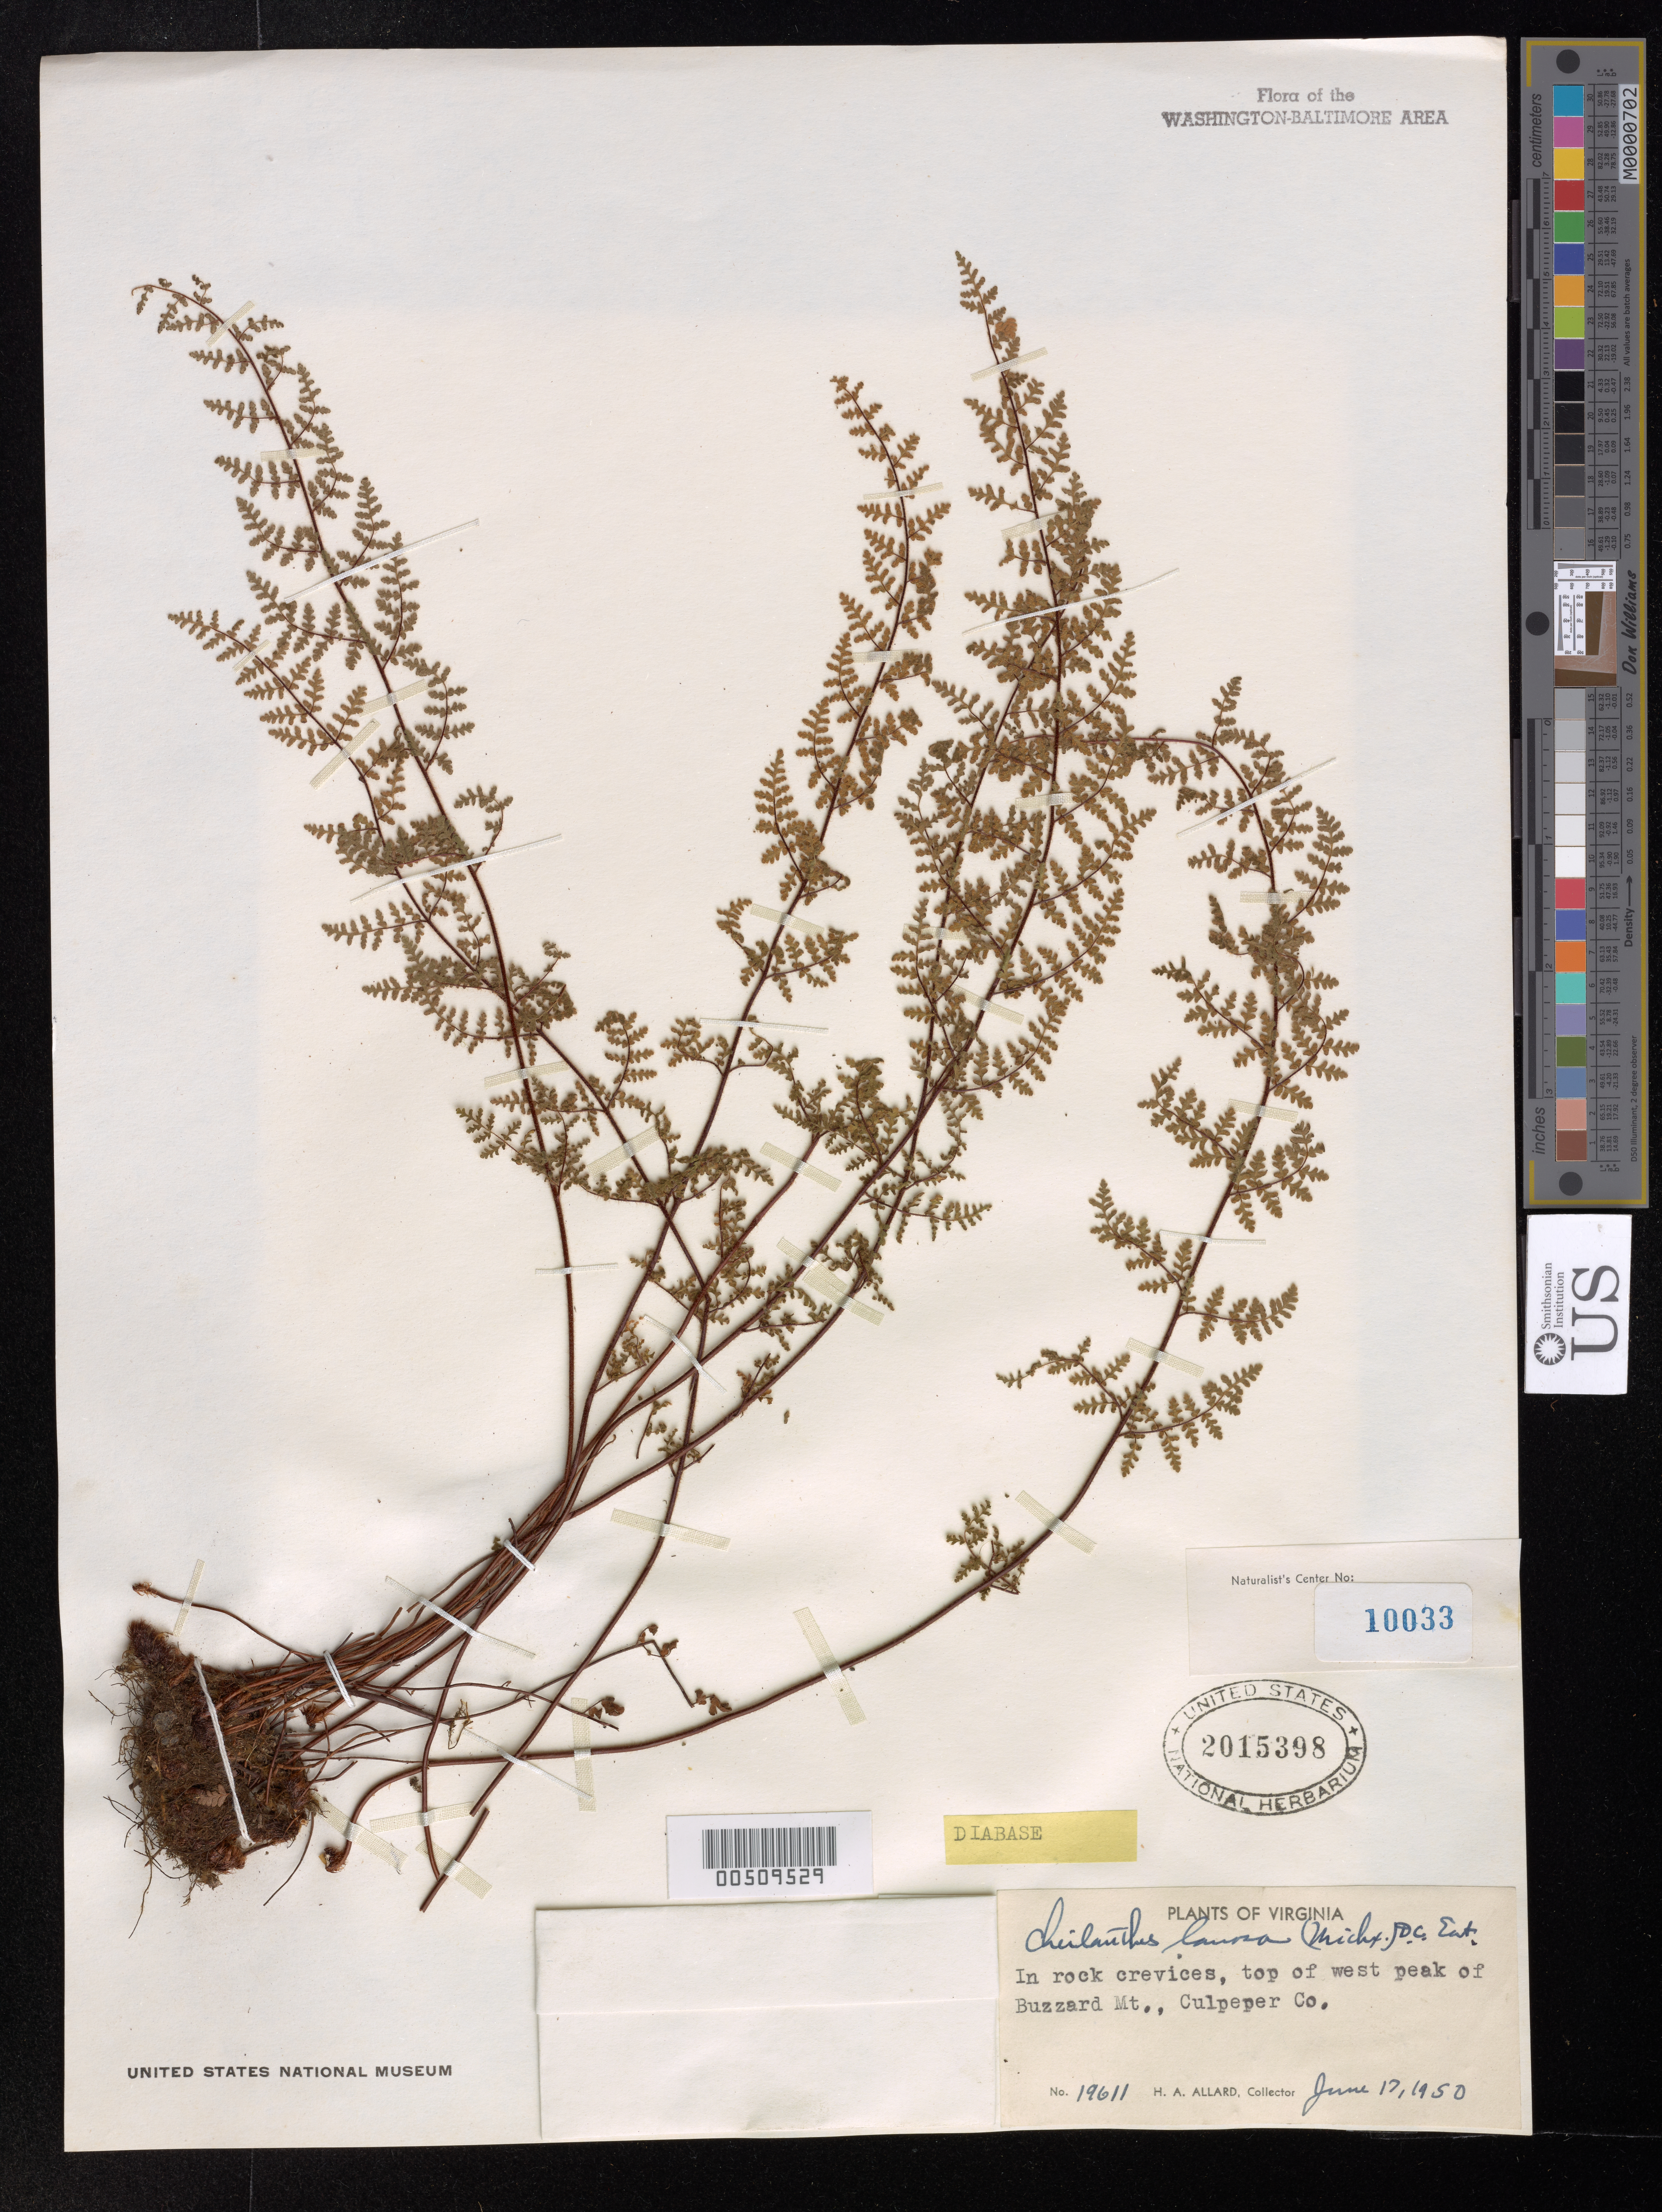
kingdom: Plantae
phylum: Tracheophyta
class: Polypodiopsida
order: Polypodiales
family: Pteridaceae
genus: Cheilanthes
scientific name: Cheilanthes lanosa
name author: (Michx.) Watt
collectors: H. A. Allard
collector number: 19611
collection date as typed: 17 Jun 1950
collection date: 1950-06-17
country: United States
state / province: Virginia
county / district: Culpeper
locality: West Peak of Buzzard Mt.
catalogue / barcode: US 2015398